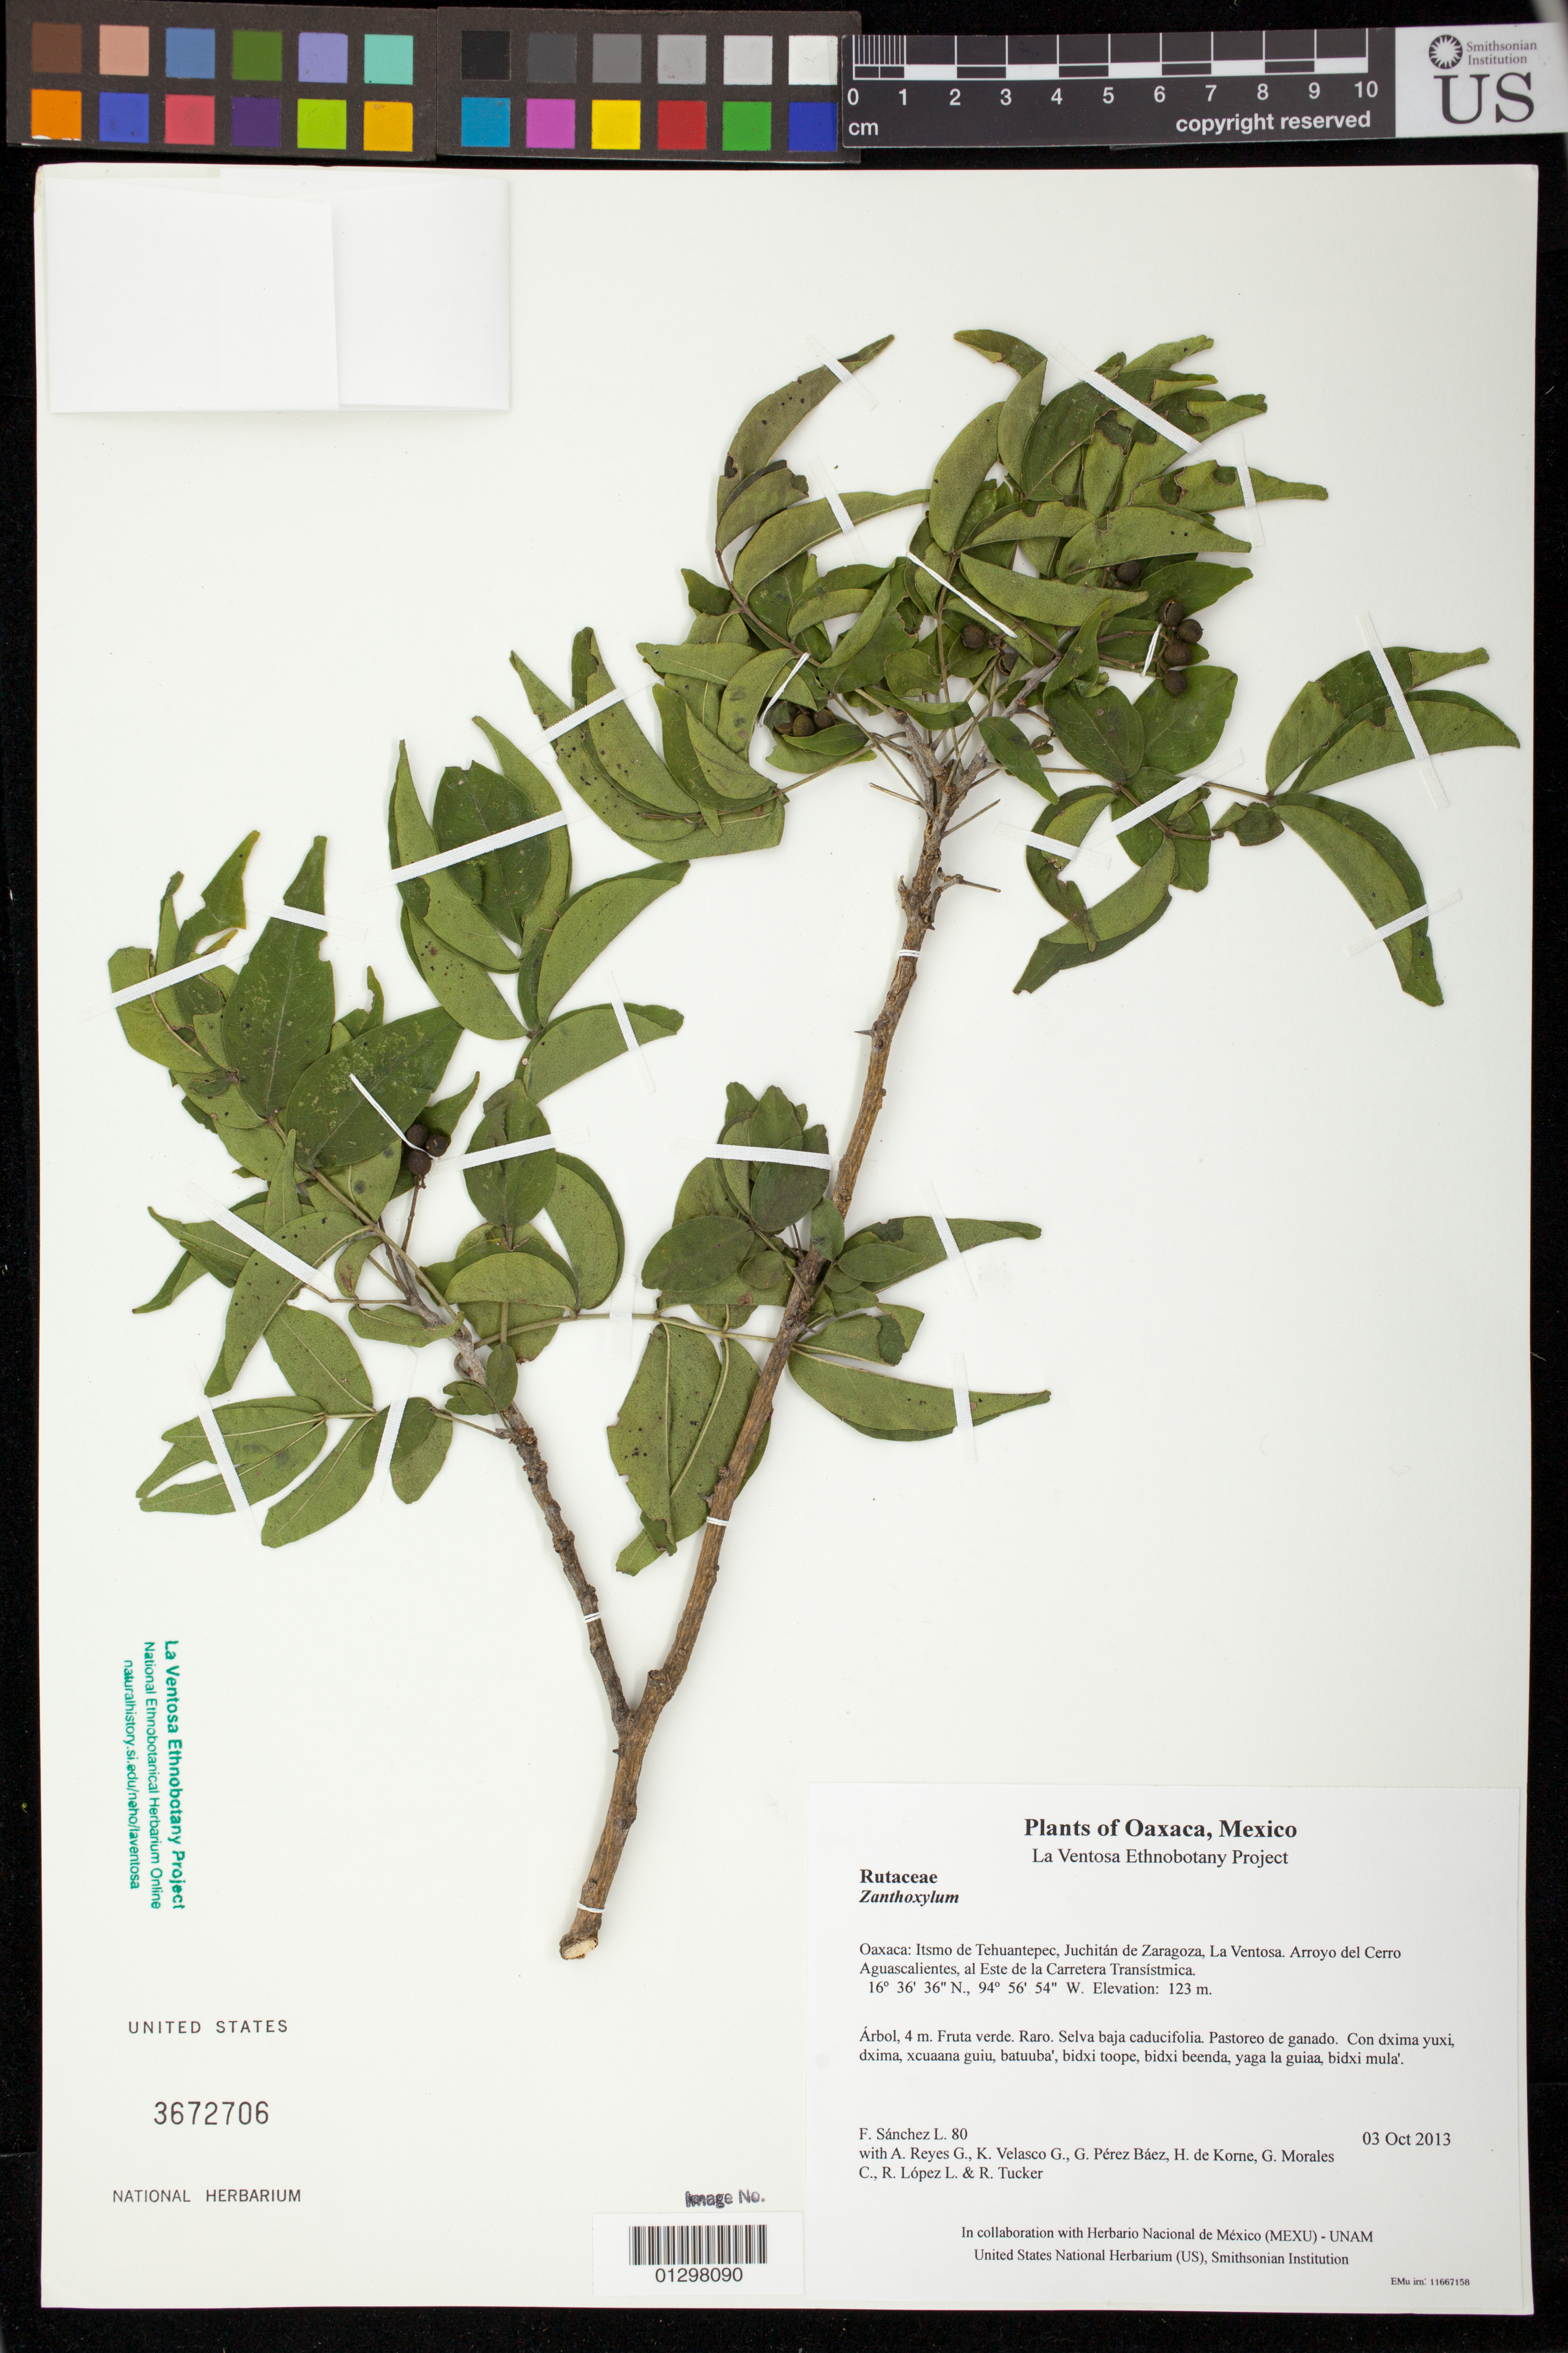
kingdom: Plantae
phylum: Tracheophyta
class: Magnoliopsida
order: Sapindales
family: Rutaceae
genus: Zanthoxylum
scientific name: Zanthoxylum arborescens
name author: Rose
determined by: Lot, Emily J.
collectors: F. Sánchez L., A. Reyes G., K. Velasco G., G. Pérez Báez, H. de Korne, G. Morales C., R. López L. & R. Tucker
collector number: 80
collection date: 2013-10-03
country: Mexico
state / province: Oaxaca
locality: Itsmo de Tehuantepec, Juchitán de Zaragoza, La Ventosa. Arroyo del Cerro Aguascalientes, al Este de la Carretera Transístmica.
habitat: Selva baja caducifolia. Pastoreo de ganado.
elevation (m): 123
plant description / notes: JEBOT, MEXU, SERO, US; Yaga. 4 m. Cuaananaxhi naga'. Nadxunu'.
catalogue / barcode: US 3672706